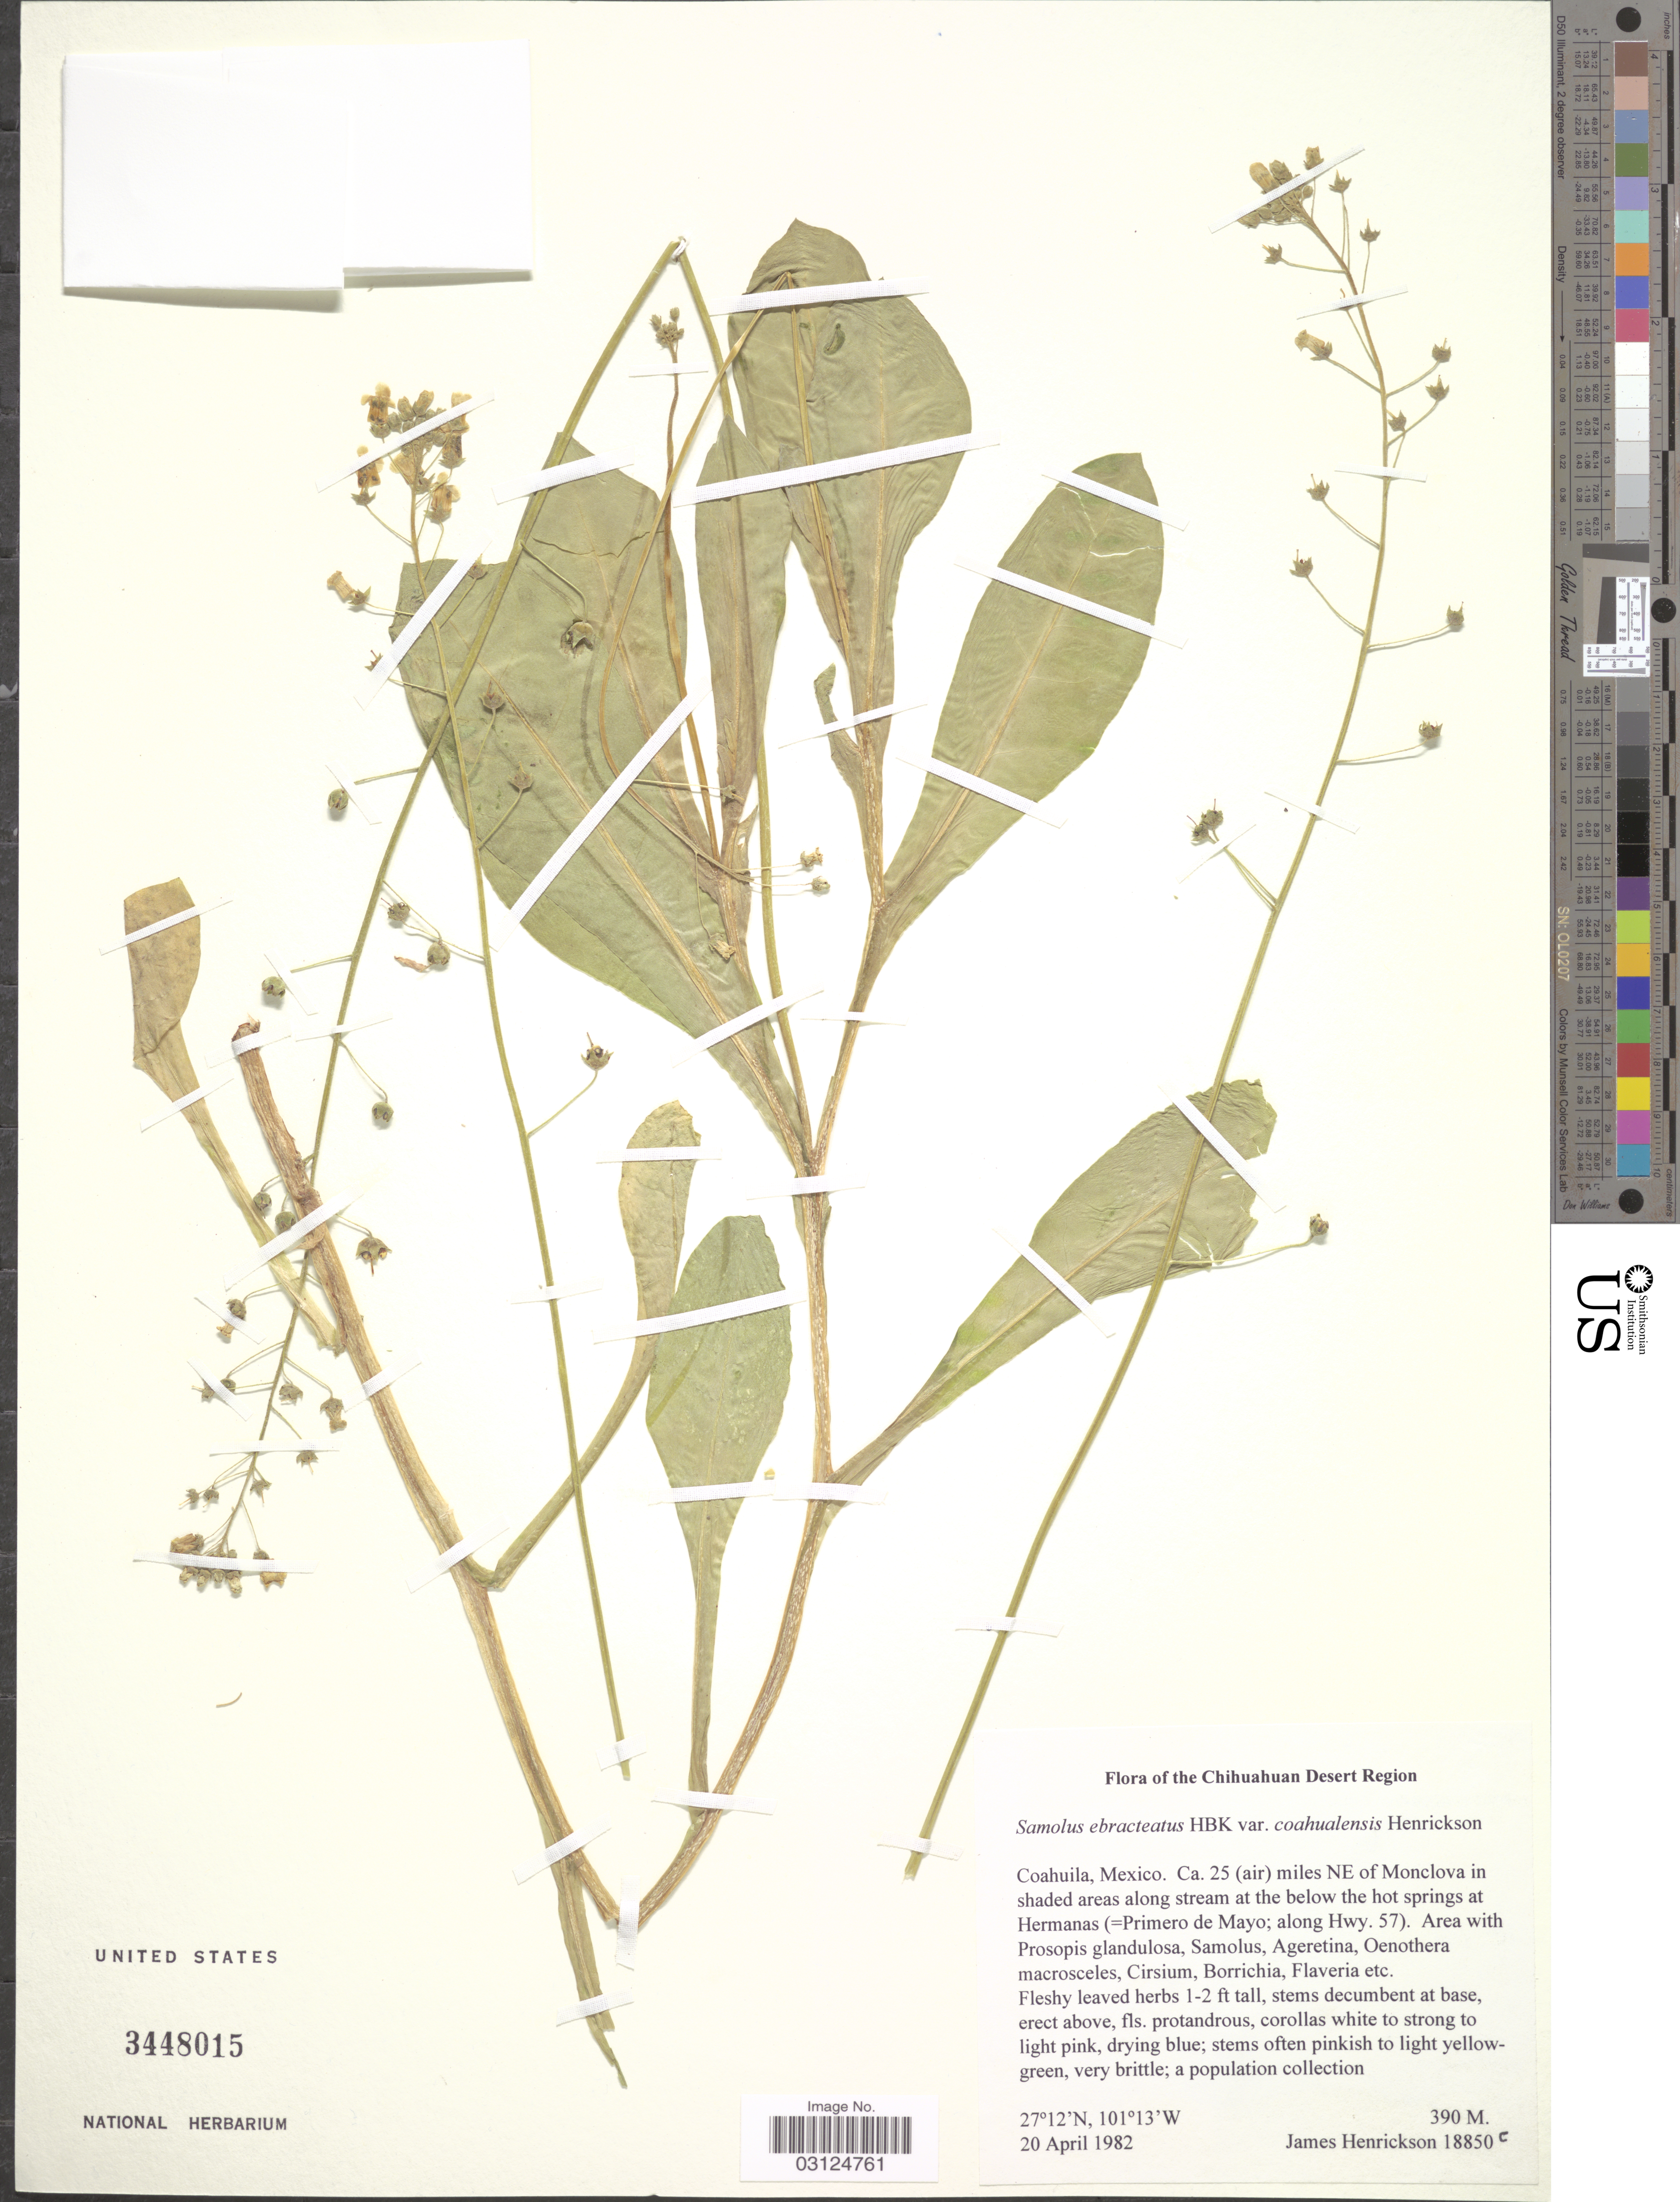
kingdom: Plantae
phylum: Tracheophyta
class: Magnoliopsida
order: Ericales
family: Primulaceae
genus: Samolus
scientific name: Samolus ebracteatus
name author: Kunth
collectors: J. Henrickson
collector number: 18850C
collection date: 1982-04-20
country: Mexico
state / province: Coahuila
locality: Chihuahuan Desert Region. Ca. 25 (air) miles NE of Monclova in shaded areas along stream at the below the hot springs at Hermanas (=Primerio de Mayo; along Hwy. 57).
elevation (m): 390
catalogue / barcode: US 3448015